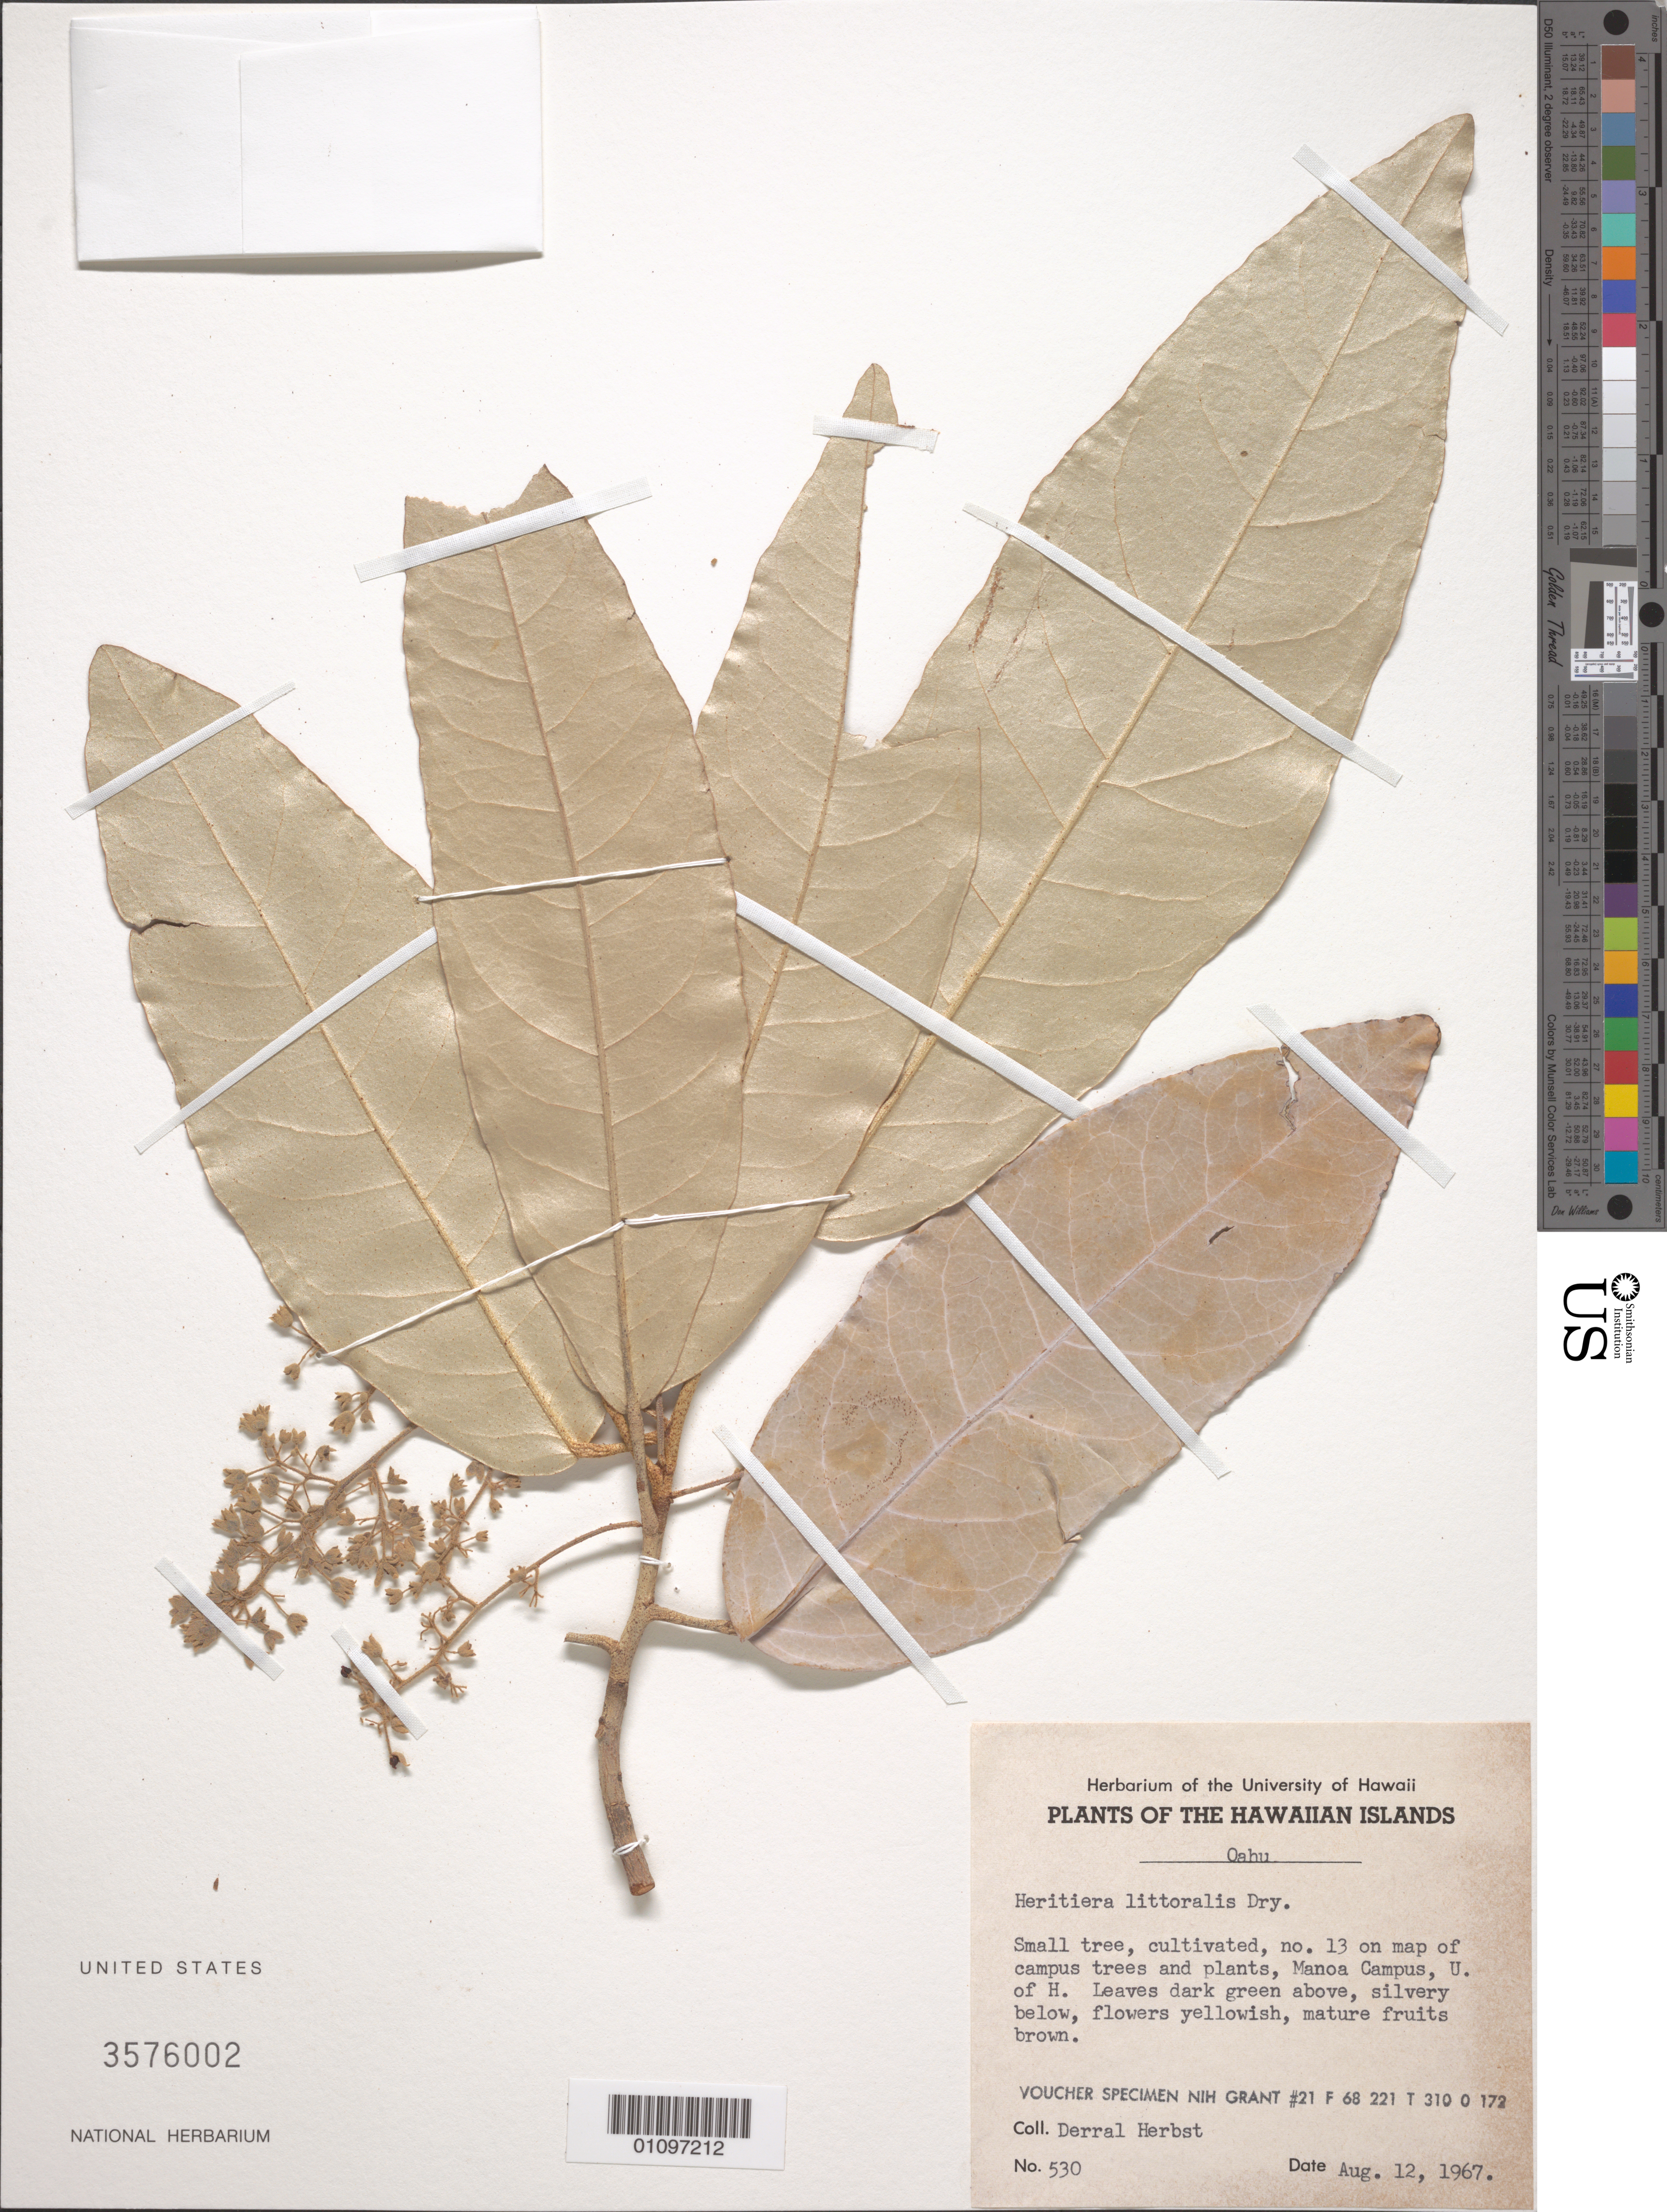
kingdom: Plantae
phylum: Tracheophyta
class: Magnoliopsida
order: Malvales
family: Malvaceae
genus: Heritiera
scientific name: Heritiera littoralis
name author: Aiton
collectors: D. R. Herbst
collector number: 530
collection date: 1967-08-12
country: United States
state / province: Hawaii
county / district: Honolulu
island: Oahu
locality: University of Hawaii Manoa Campus, number 13 on map of campus trees and plants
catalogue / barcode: US 3576002